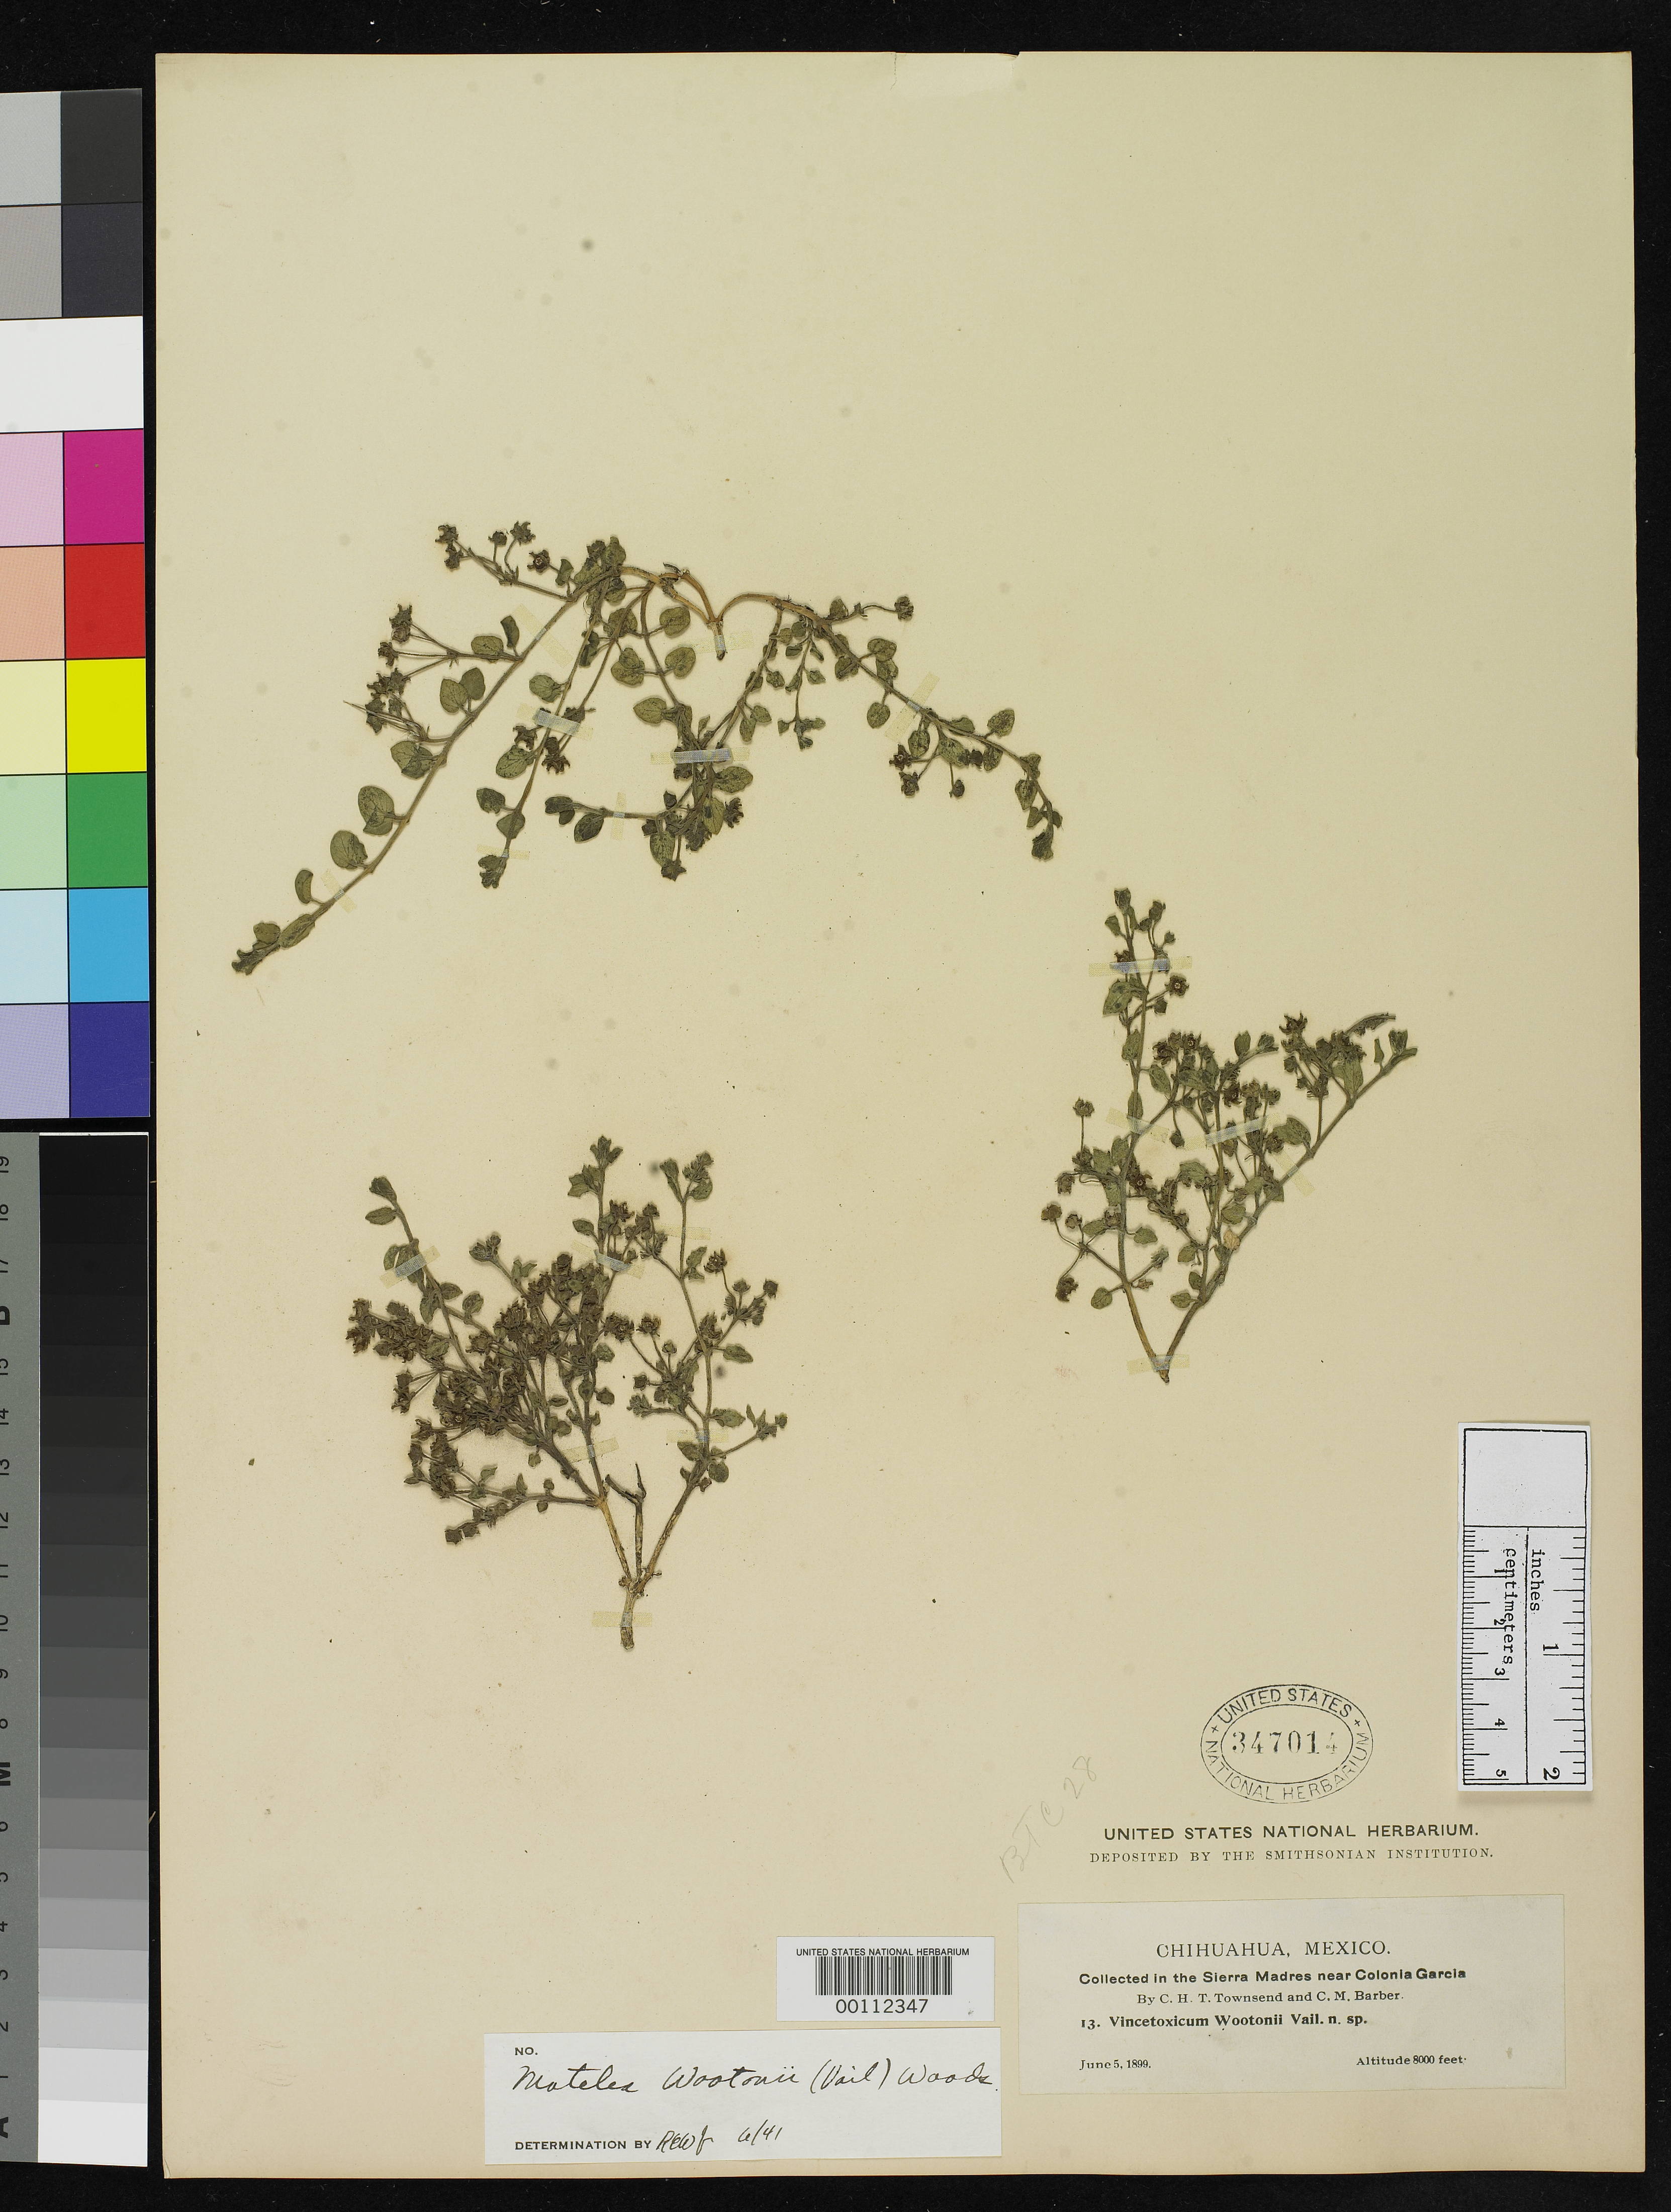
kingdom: Plantae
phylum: Tracheophyta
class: Magnoliopsida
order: Gentianales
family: Apocynaceae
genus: Vincetoxicum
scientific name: Vincetoxicum wootonii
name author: Vail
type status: Type Collection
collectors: C. H. T. Townsend & C. Barber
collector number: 13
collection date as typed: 05 Jun 1899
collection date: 1899-06-05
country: Mexico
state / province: Chihuahua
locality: Colonia Garcia, Sierra Madre.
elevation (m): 2438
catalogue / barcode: US 347014